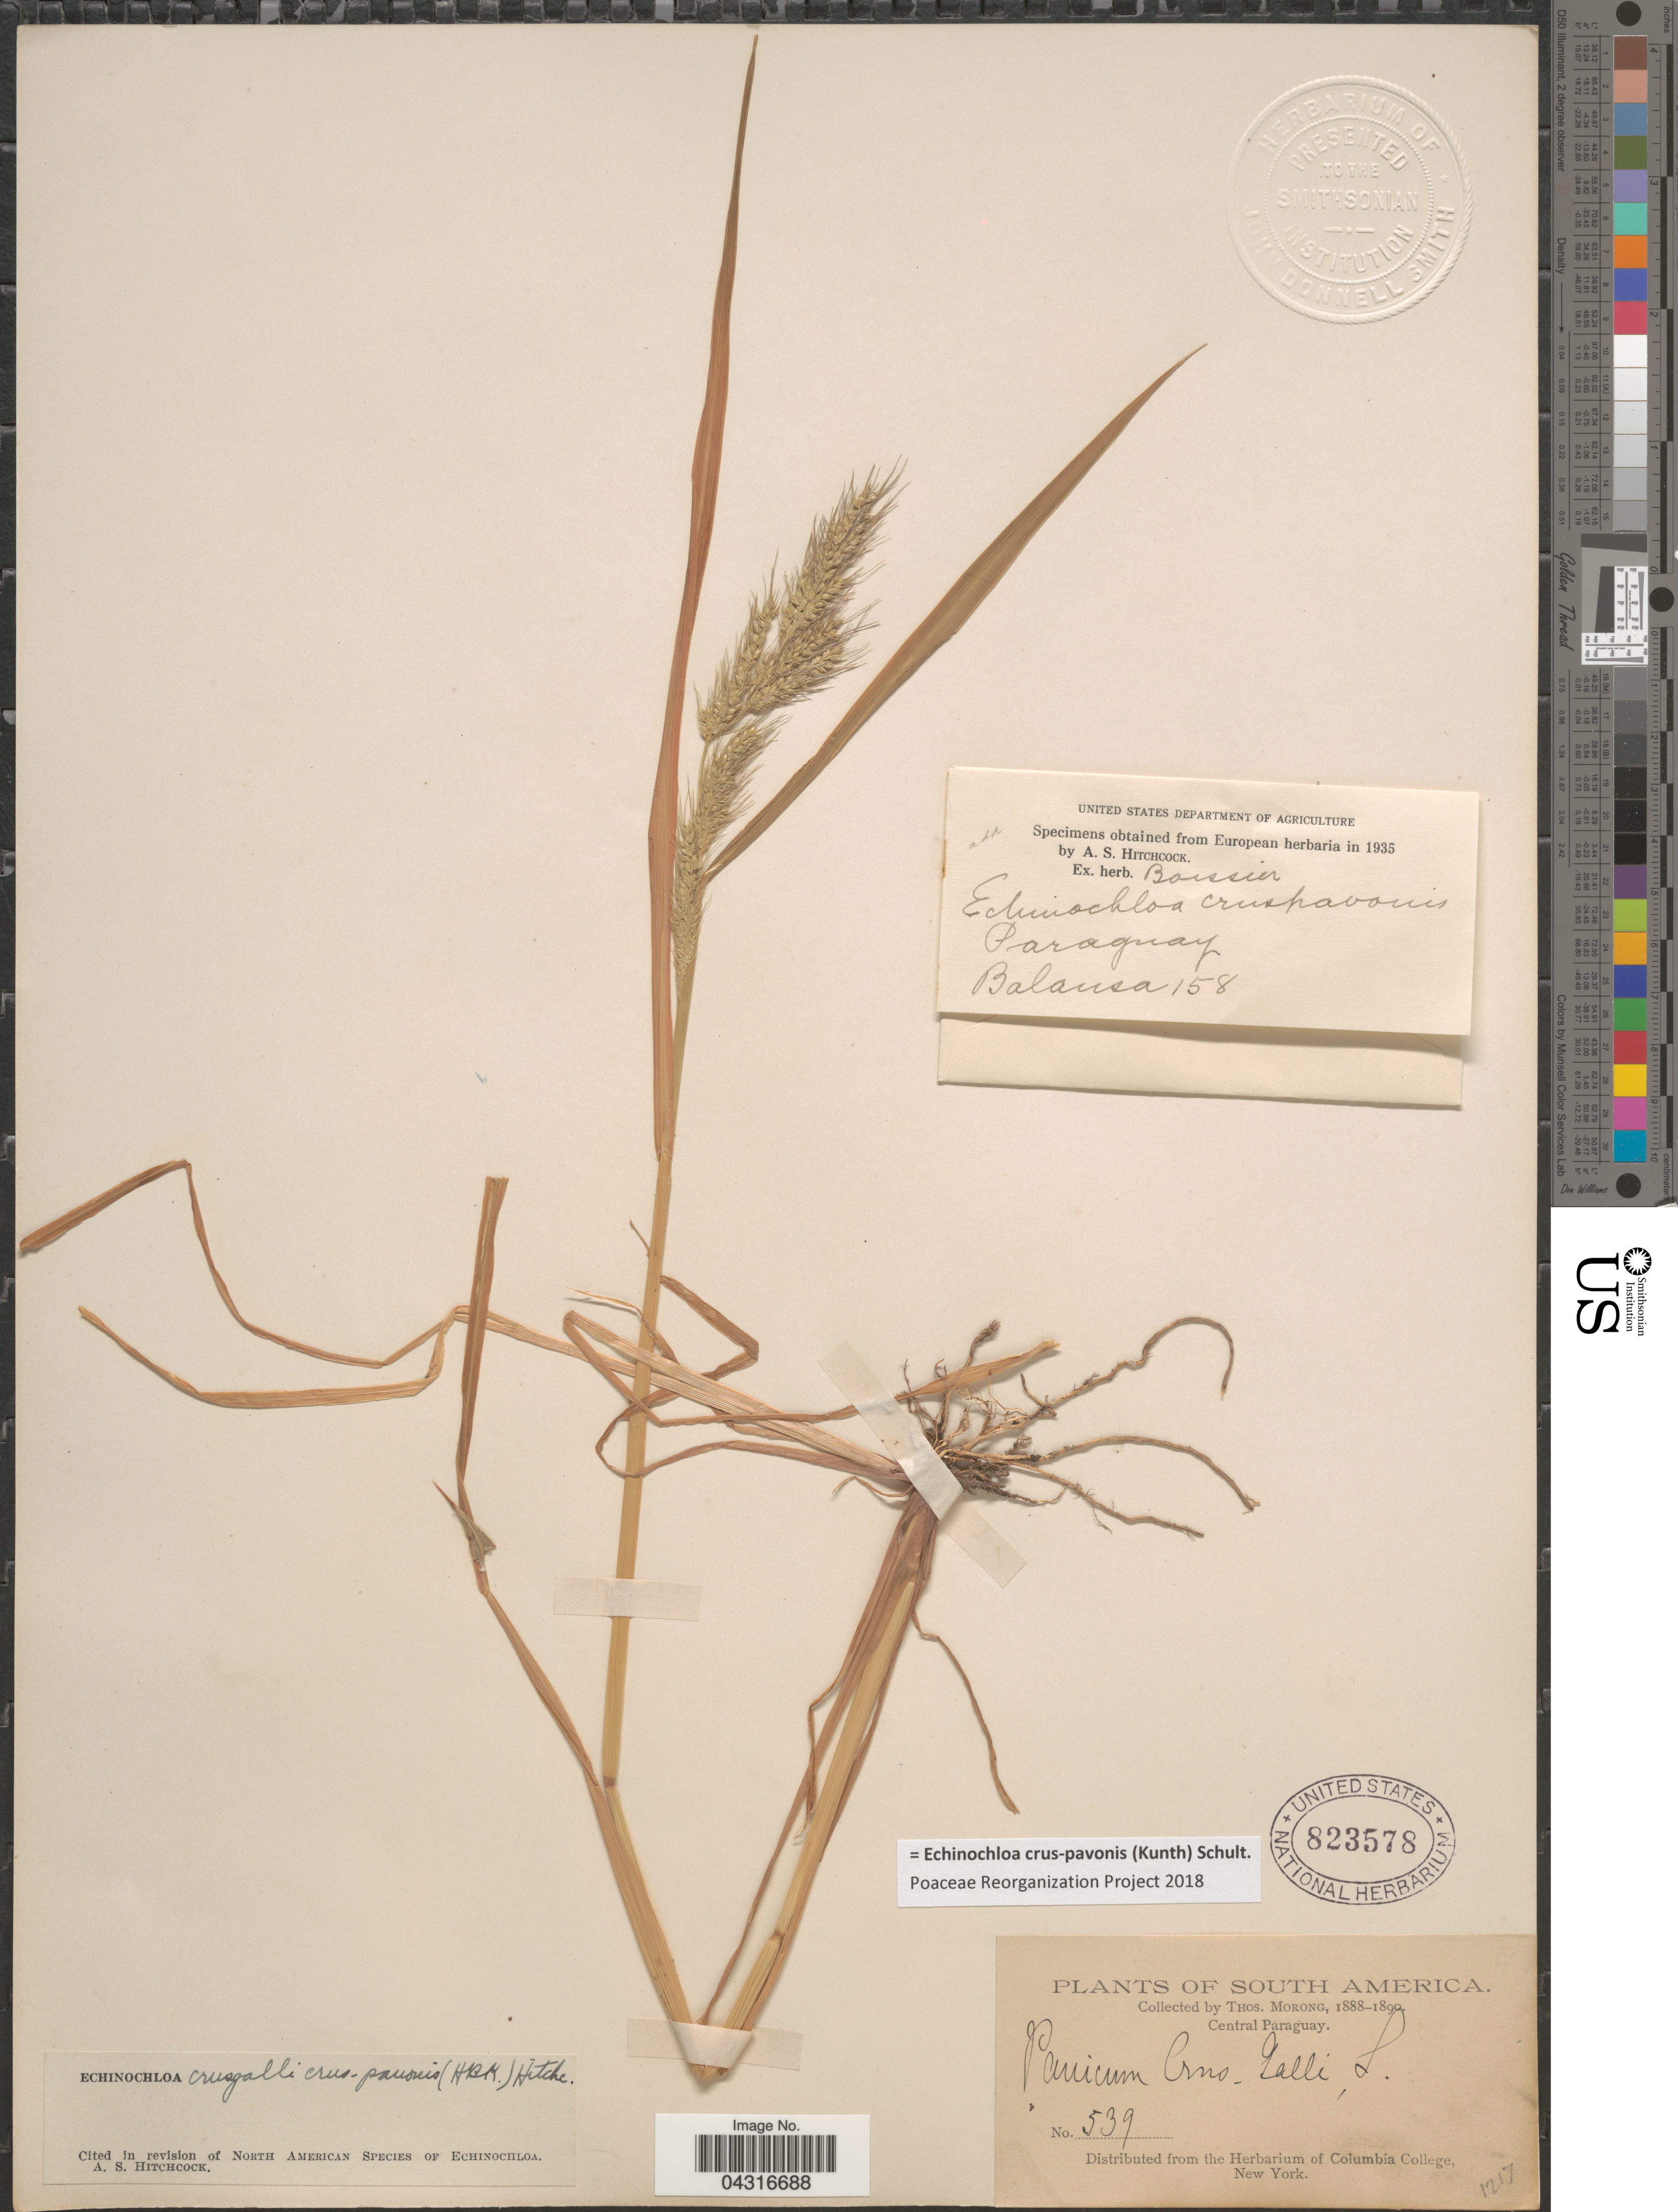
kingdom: Plantae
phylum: Tracheophyta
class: Liliopsida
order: Poales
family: Poaceae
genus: Echinochloa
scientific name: Echinochloa crus-pavonis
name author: (Kunth) Schult.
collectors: ex herb. T. Morong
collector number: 539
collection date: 1888/1890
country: Paraguay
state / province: Central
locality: Central Paraguay.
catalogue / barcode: US 823578